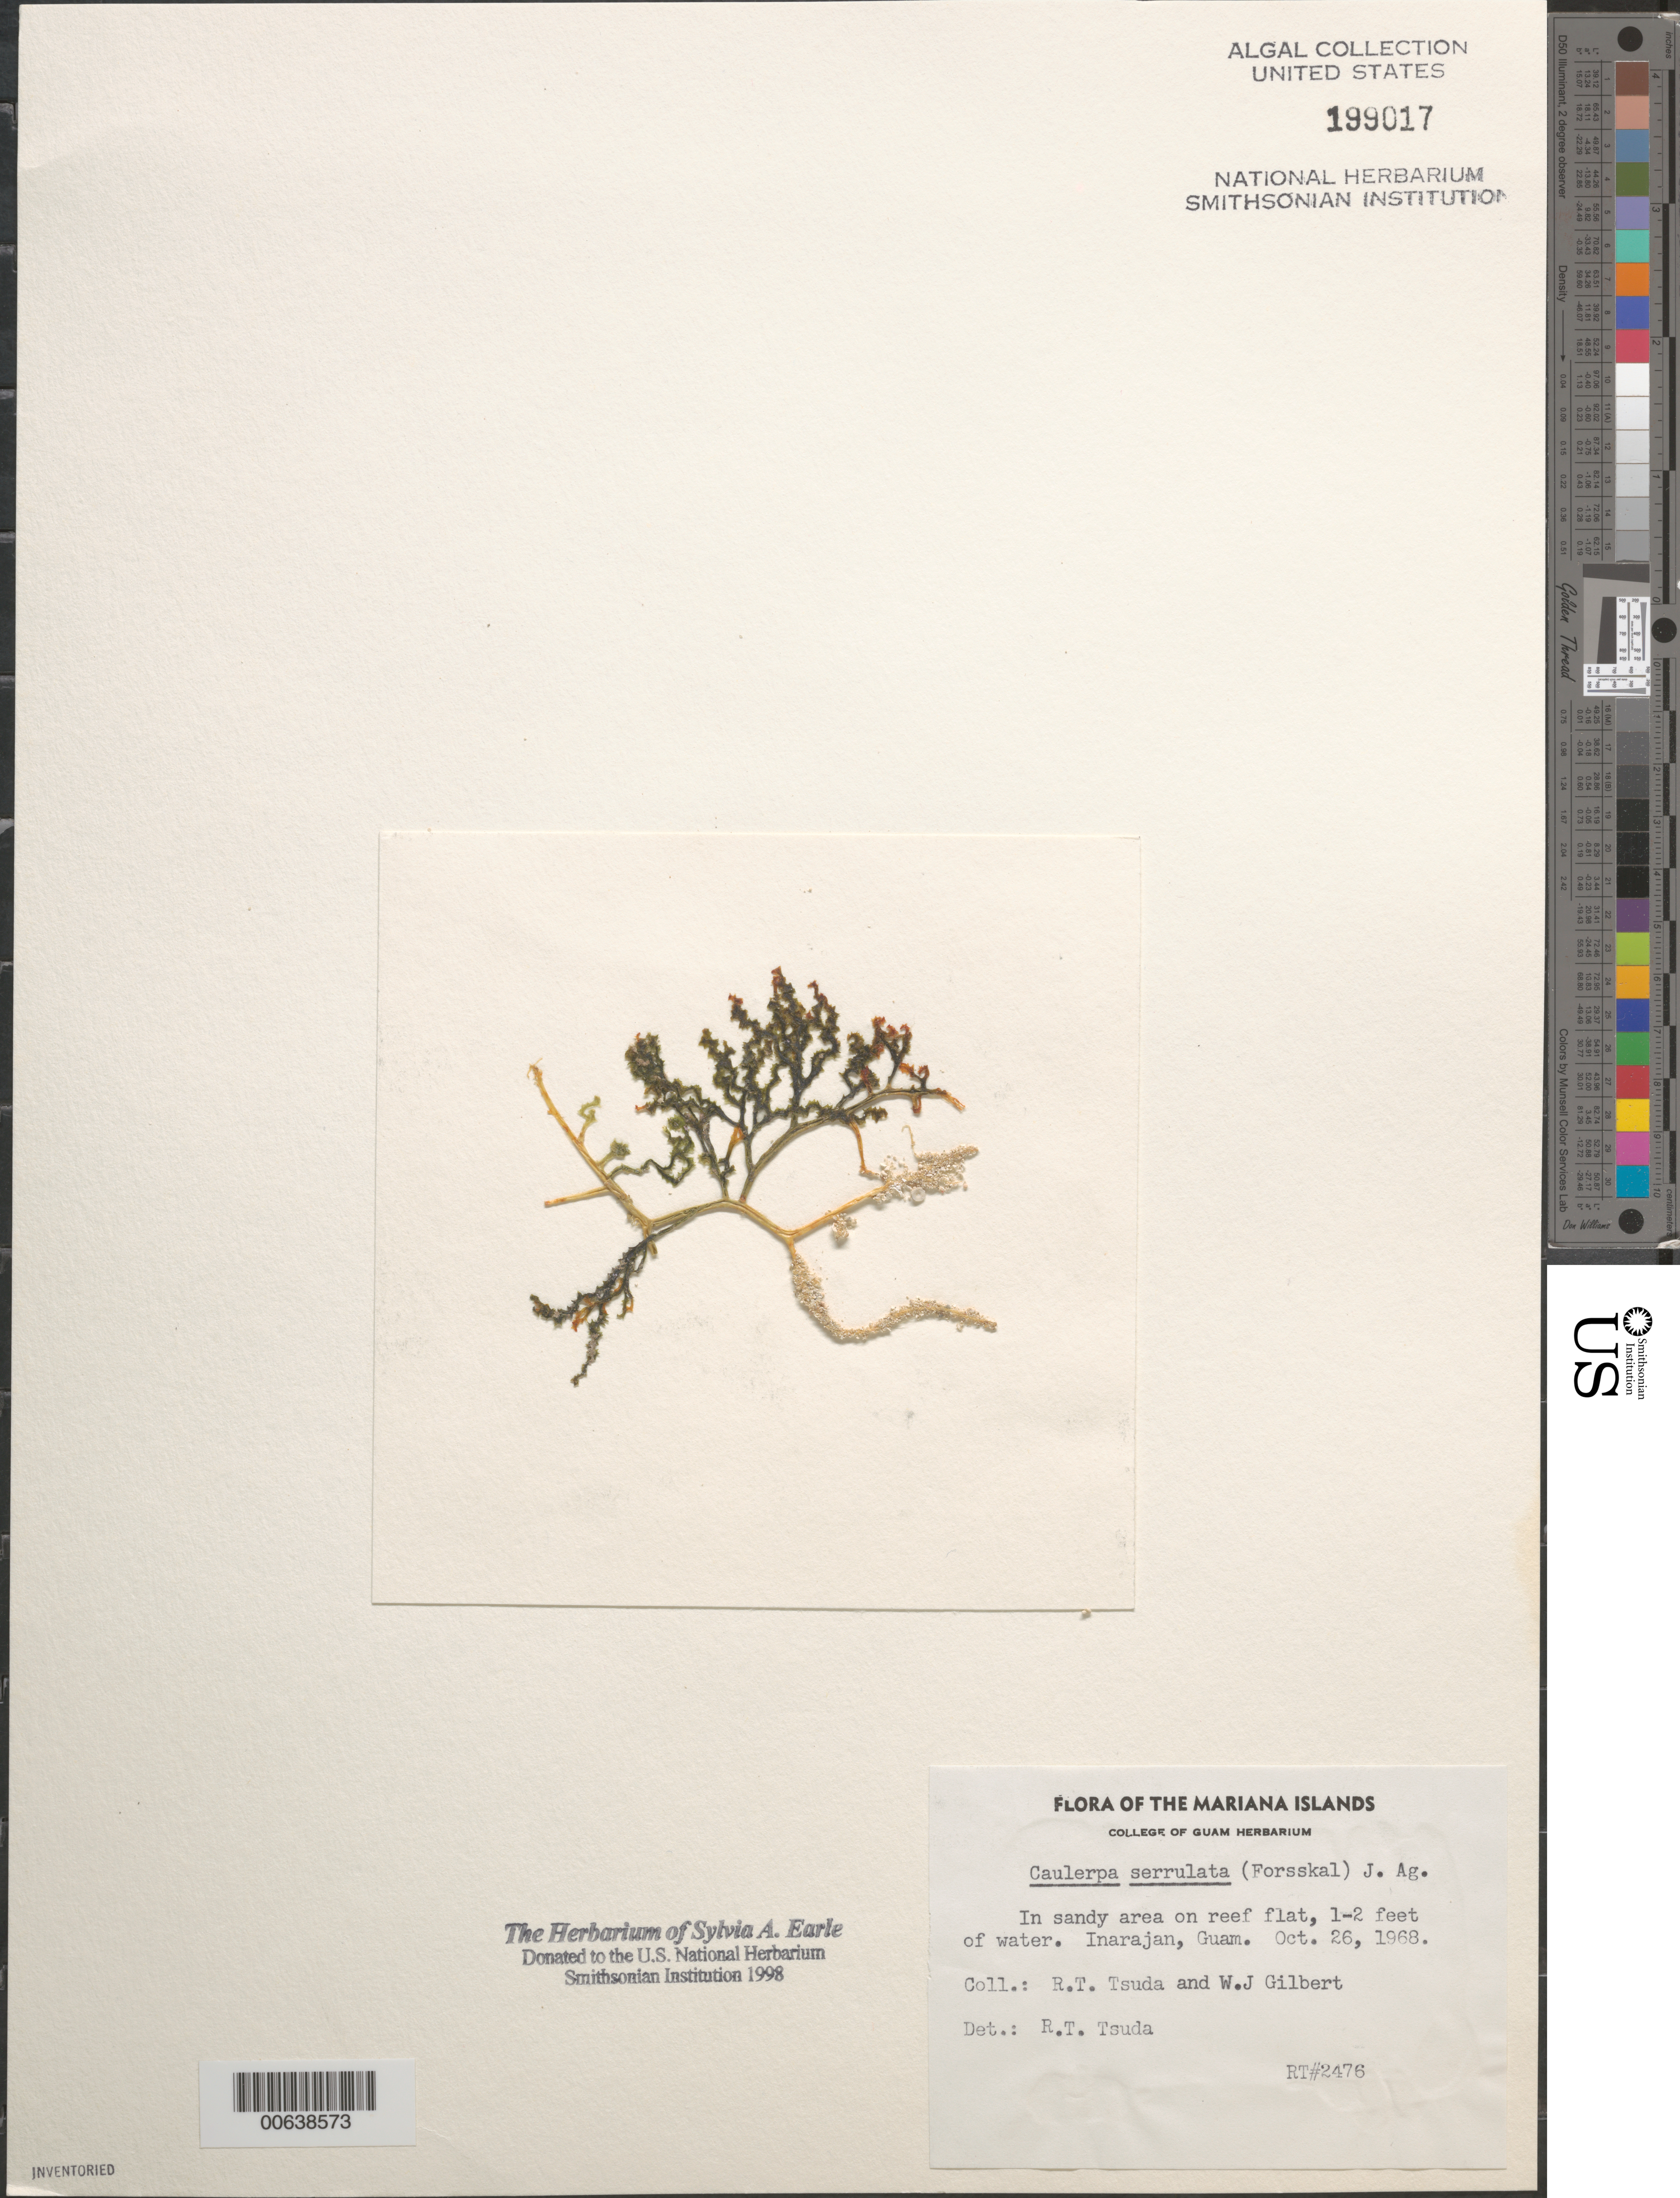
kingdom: Plantae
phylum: Chlorophyta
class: Ulvophyceae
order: Bryopsidales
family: Caulerpaceae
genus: Caulerpa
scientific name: Caulerpa serrulata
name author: (Forssk.) J. Agardh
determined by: Tsuda, R. T.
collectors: R. Tsuda & W. J. Gilbert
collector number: Rt 2476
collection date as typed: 26 Oct 1968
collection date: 1968-10-26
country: Guam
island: Guam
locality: Inarajan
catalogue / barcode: US 199017